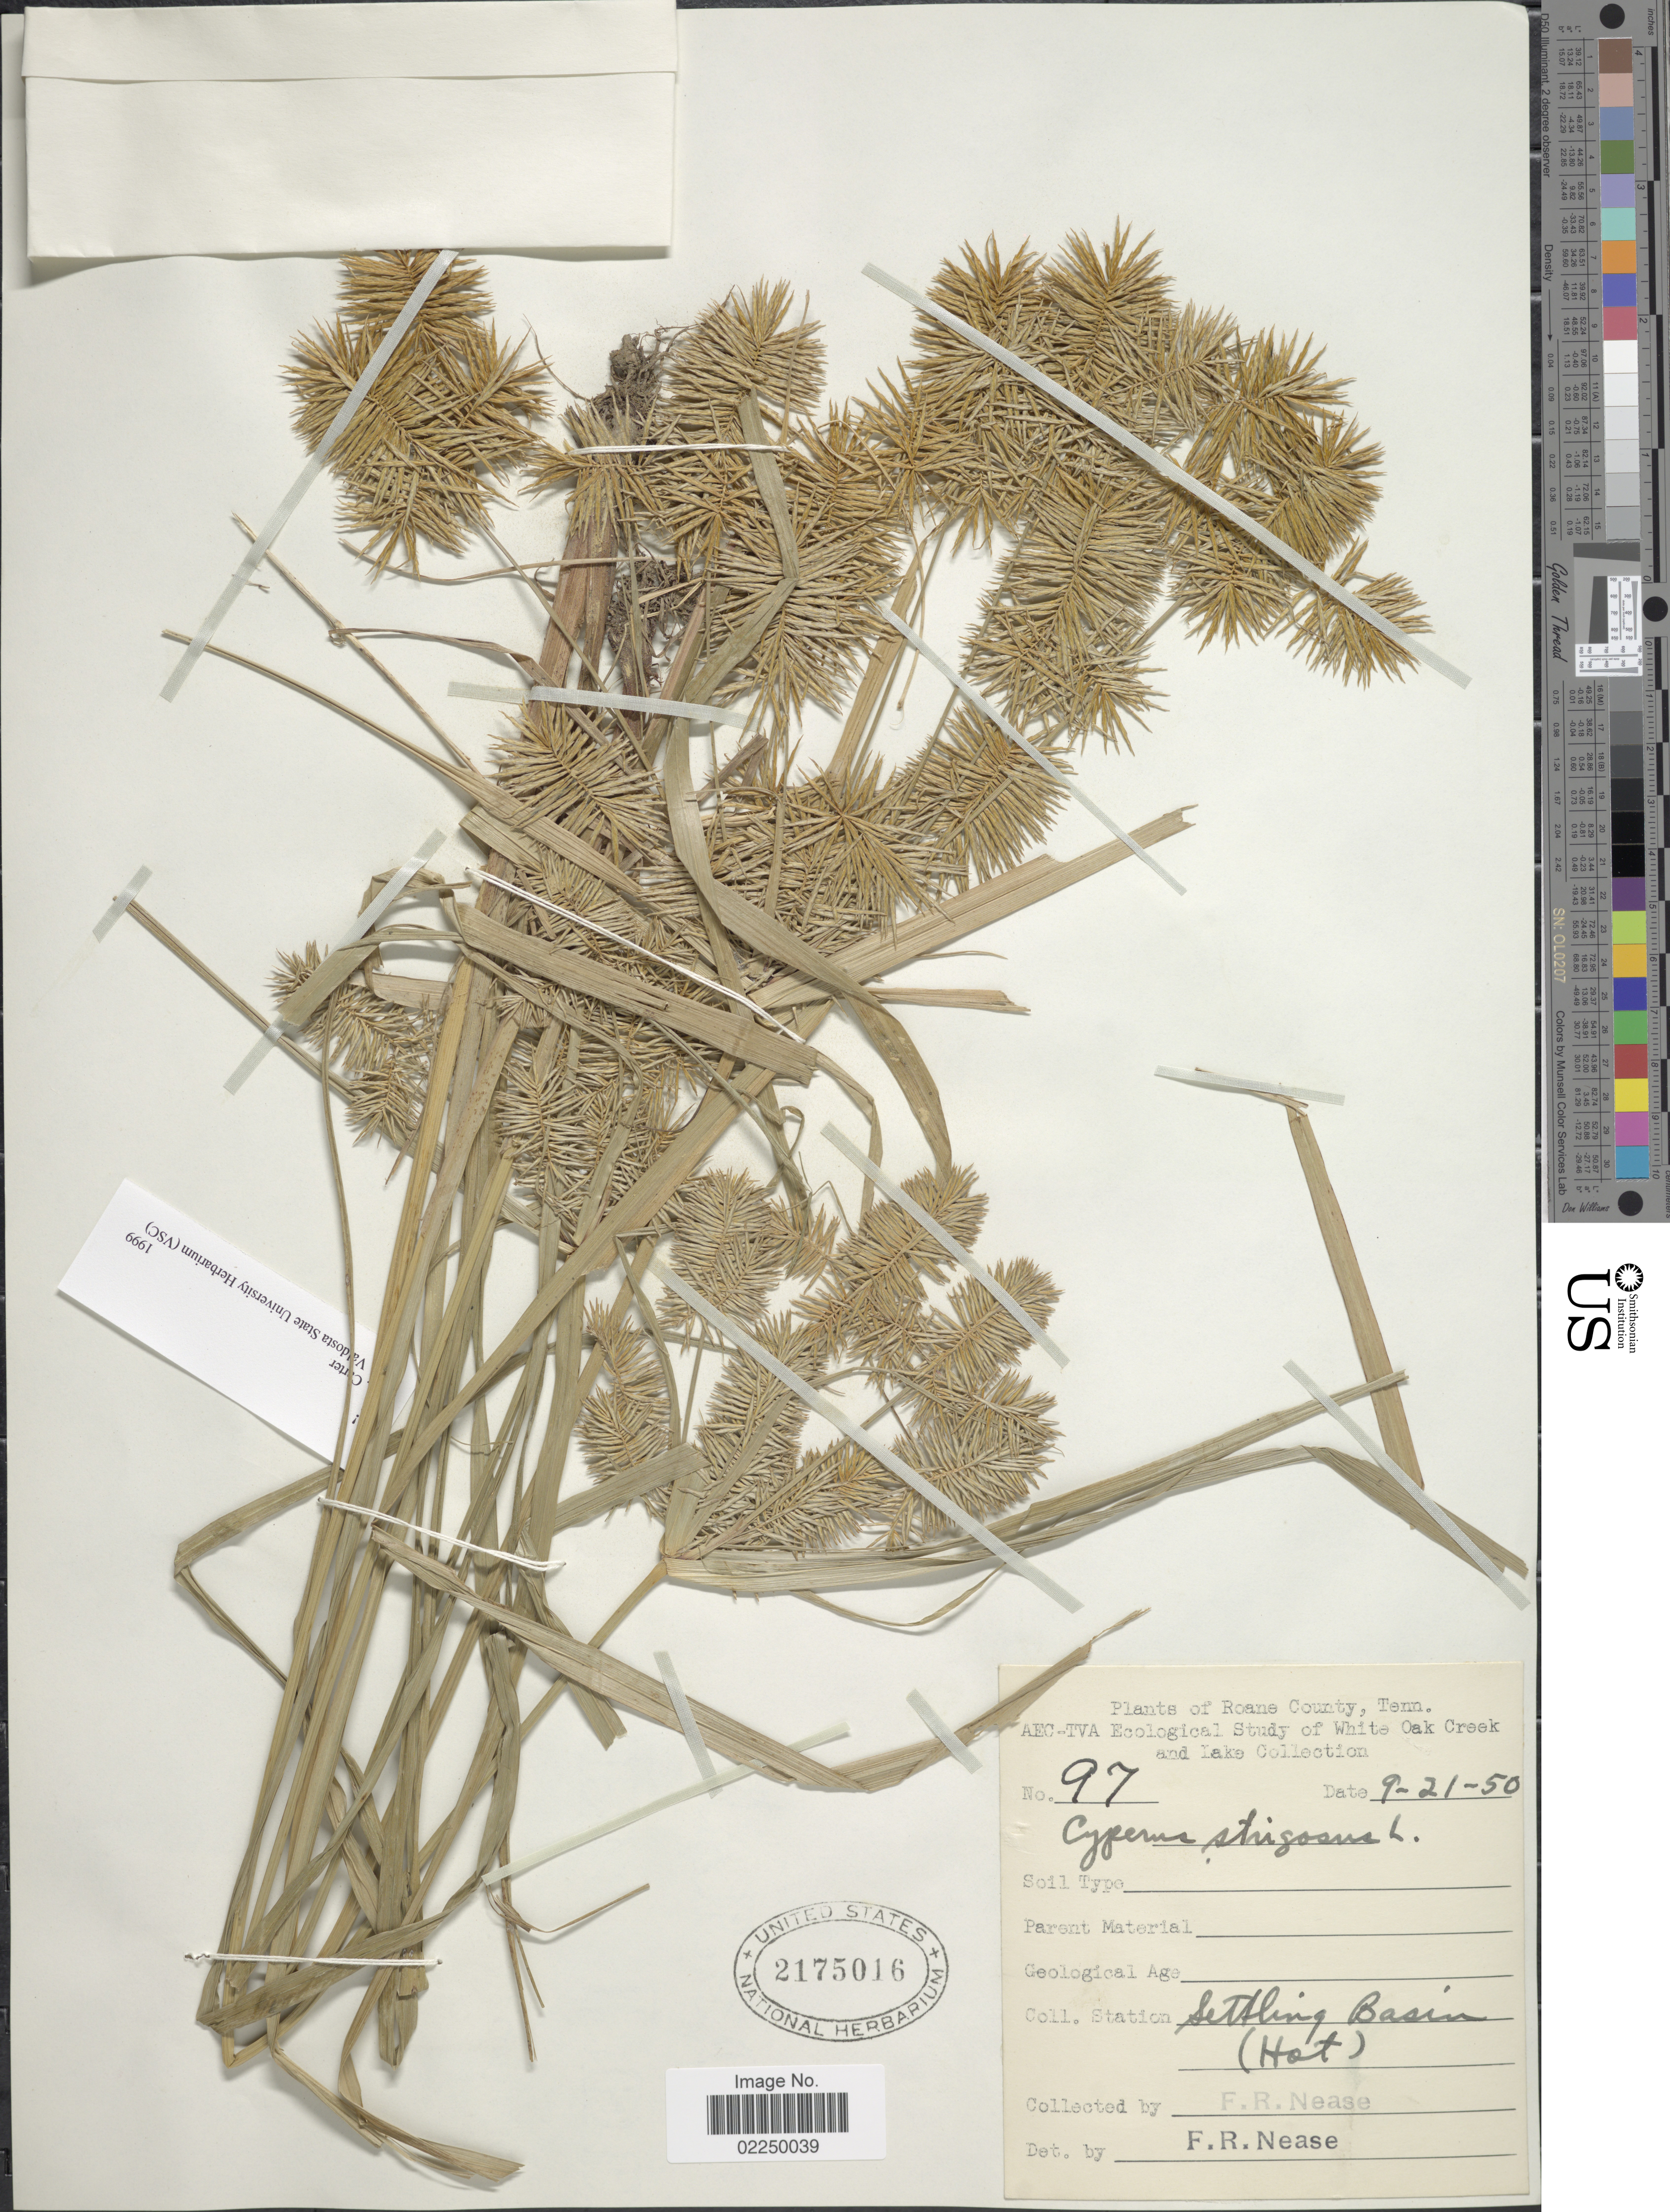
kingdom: Plantae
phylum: Tracheophyta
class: Liliopsida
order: Poales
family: Cyperaceae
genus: Cyperus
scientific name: Cyperus strigosus L.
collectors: F. Nease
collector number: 97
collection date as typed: Transcribed d/m/y: 21/9/50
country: United States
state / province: Tennessee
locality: Roane County, White Oak Creek and Lake, Station Settlling Basin (Hot)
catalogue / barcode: US 2175016